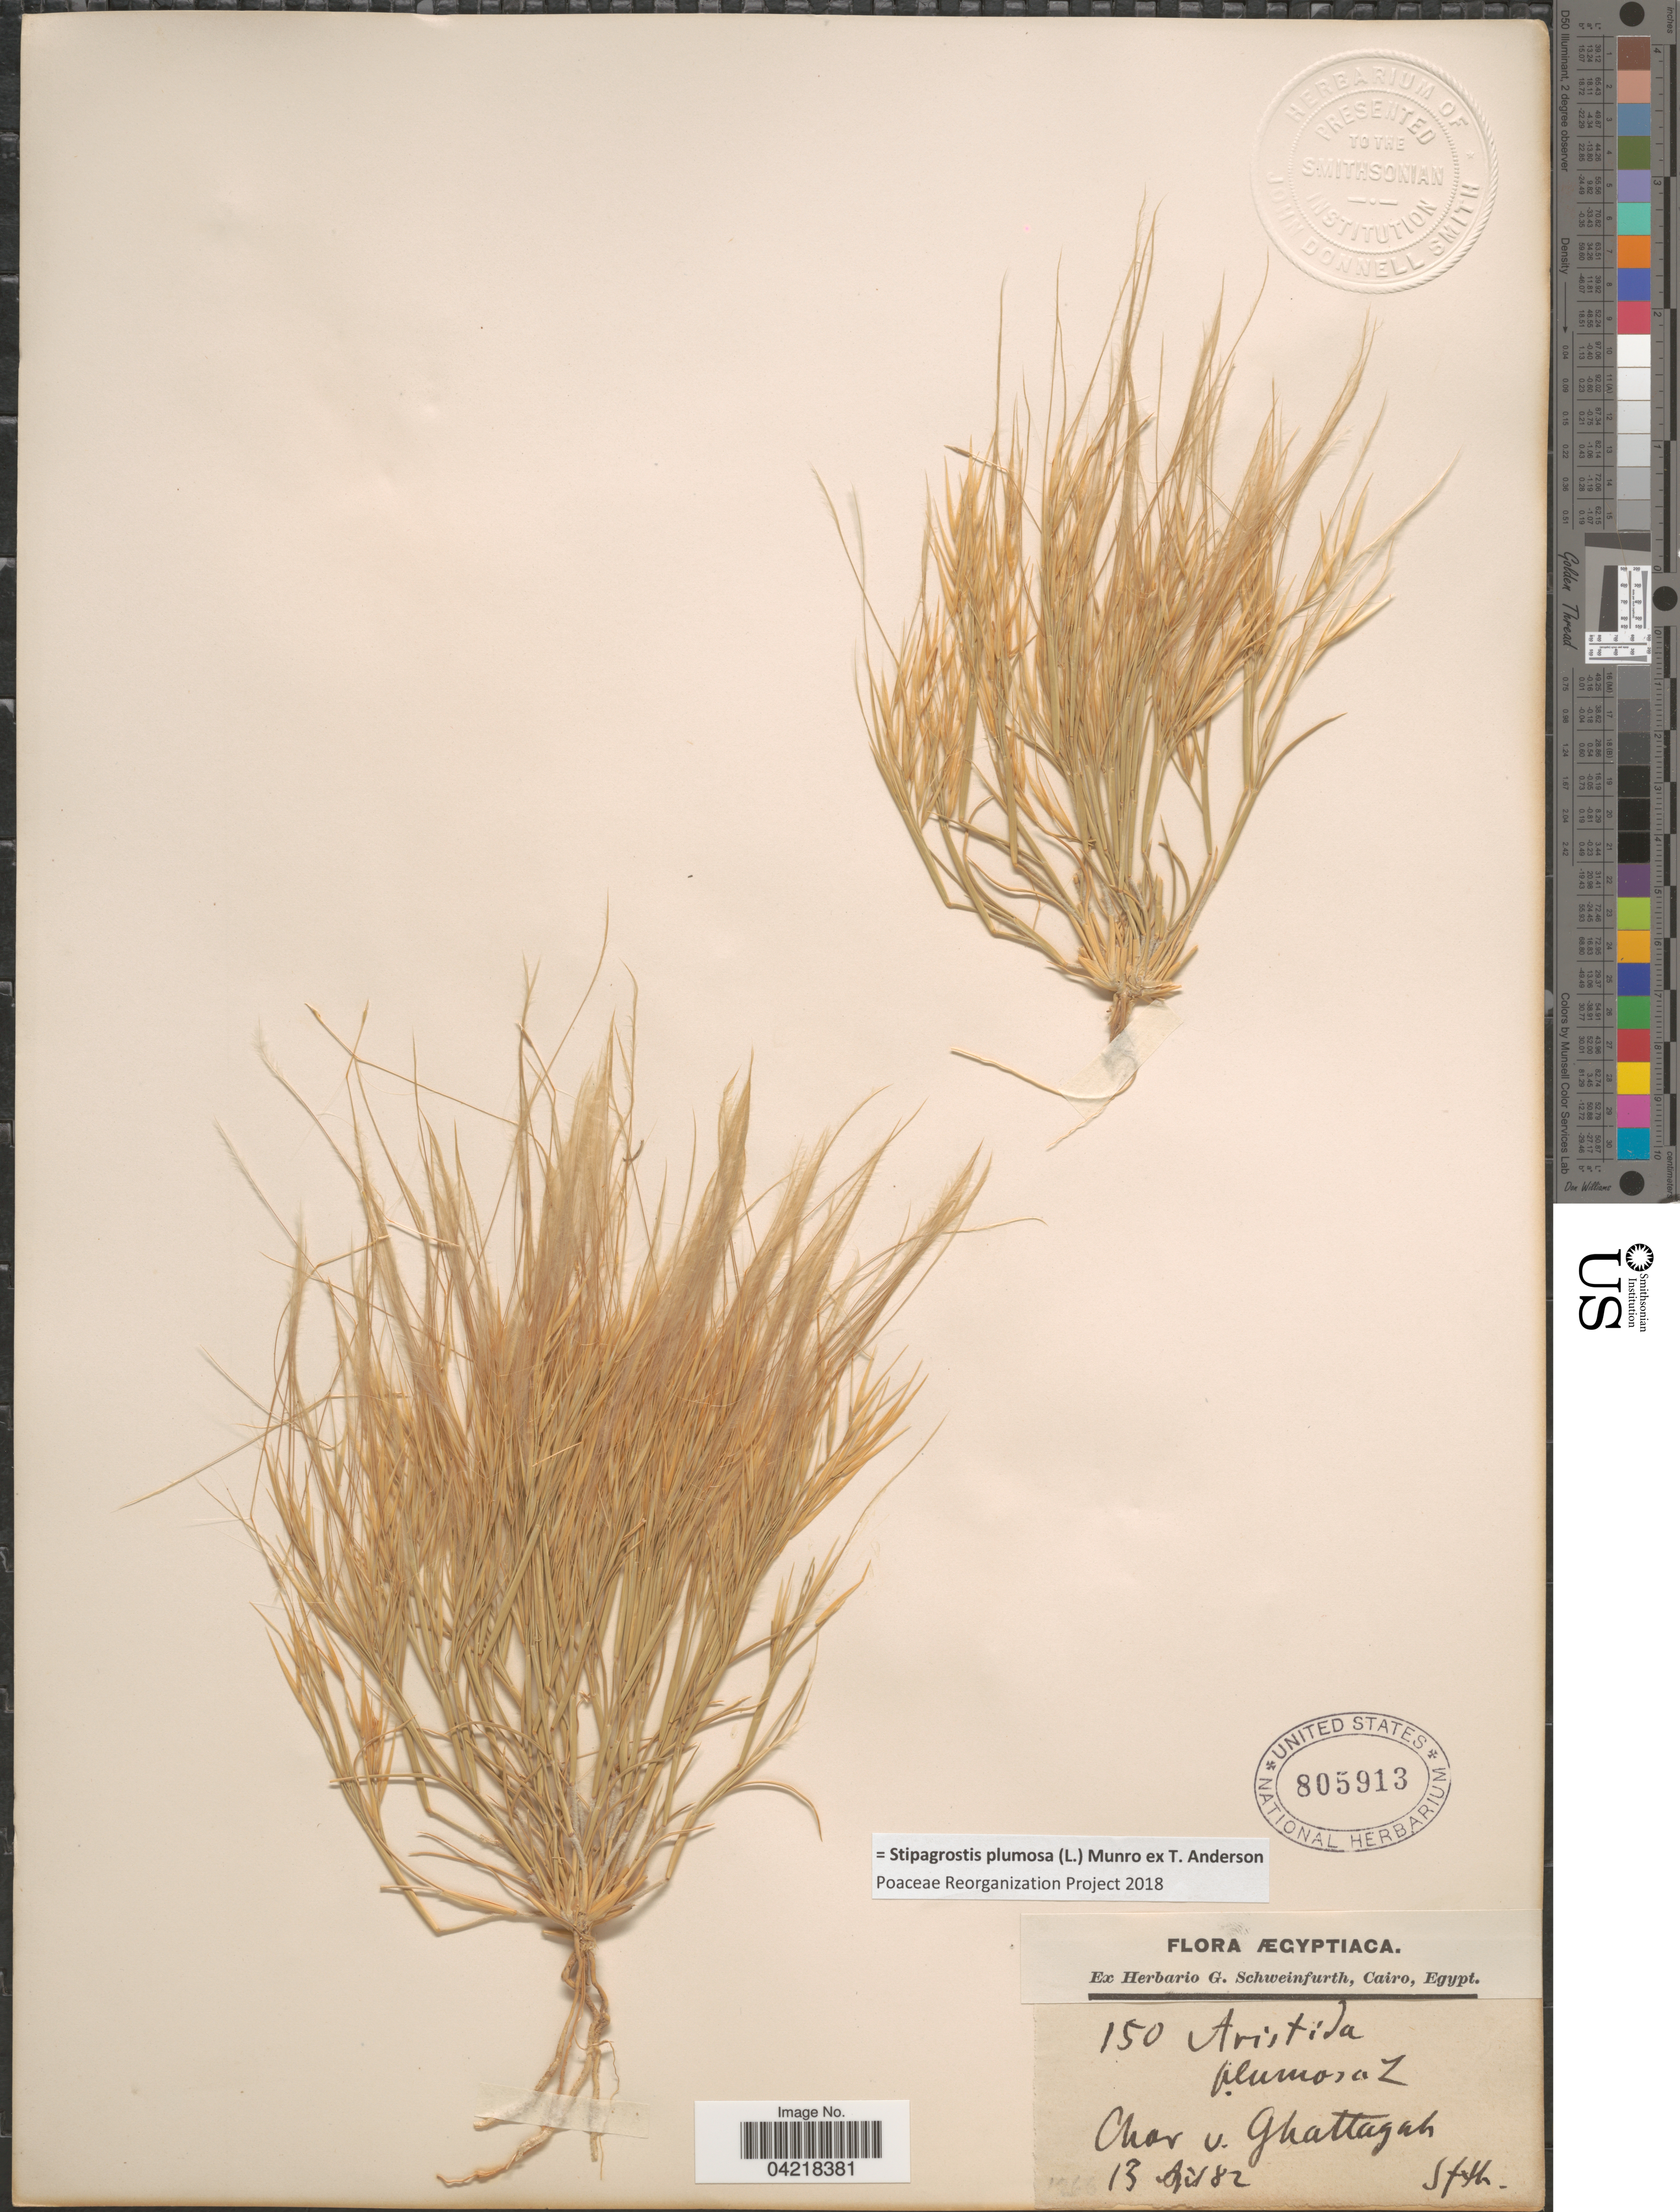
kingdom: Plantae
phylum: Tracheophyta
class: Liliopsida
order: Poales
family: Poaceae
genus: Stipagrostis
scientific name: Stipagrostis plumosa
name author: (L.) Munro ex T. Anderson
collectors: G. A. Schweinfurth (herbarium)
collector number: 150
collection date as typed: Transcribed d/m/y: 13/4/82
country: Egypt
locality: Ægyptiaca. Char [interpreted] v. Ghattagah.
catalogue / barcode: US 805913